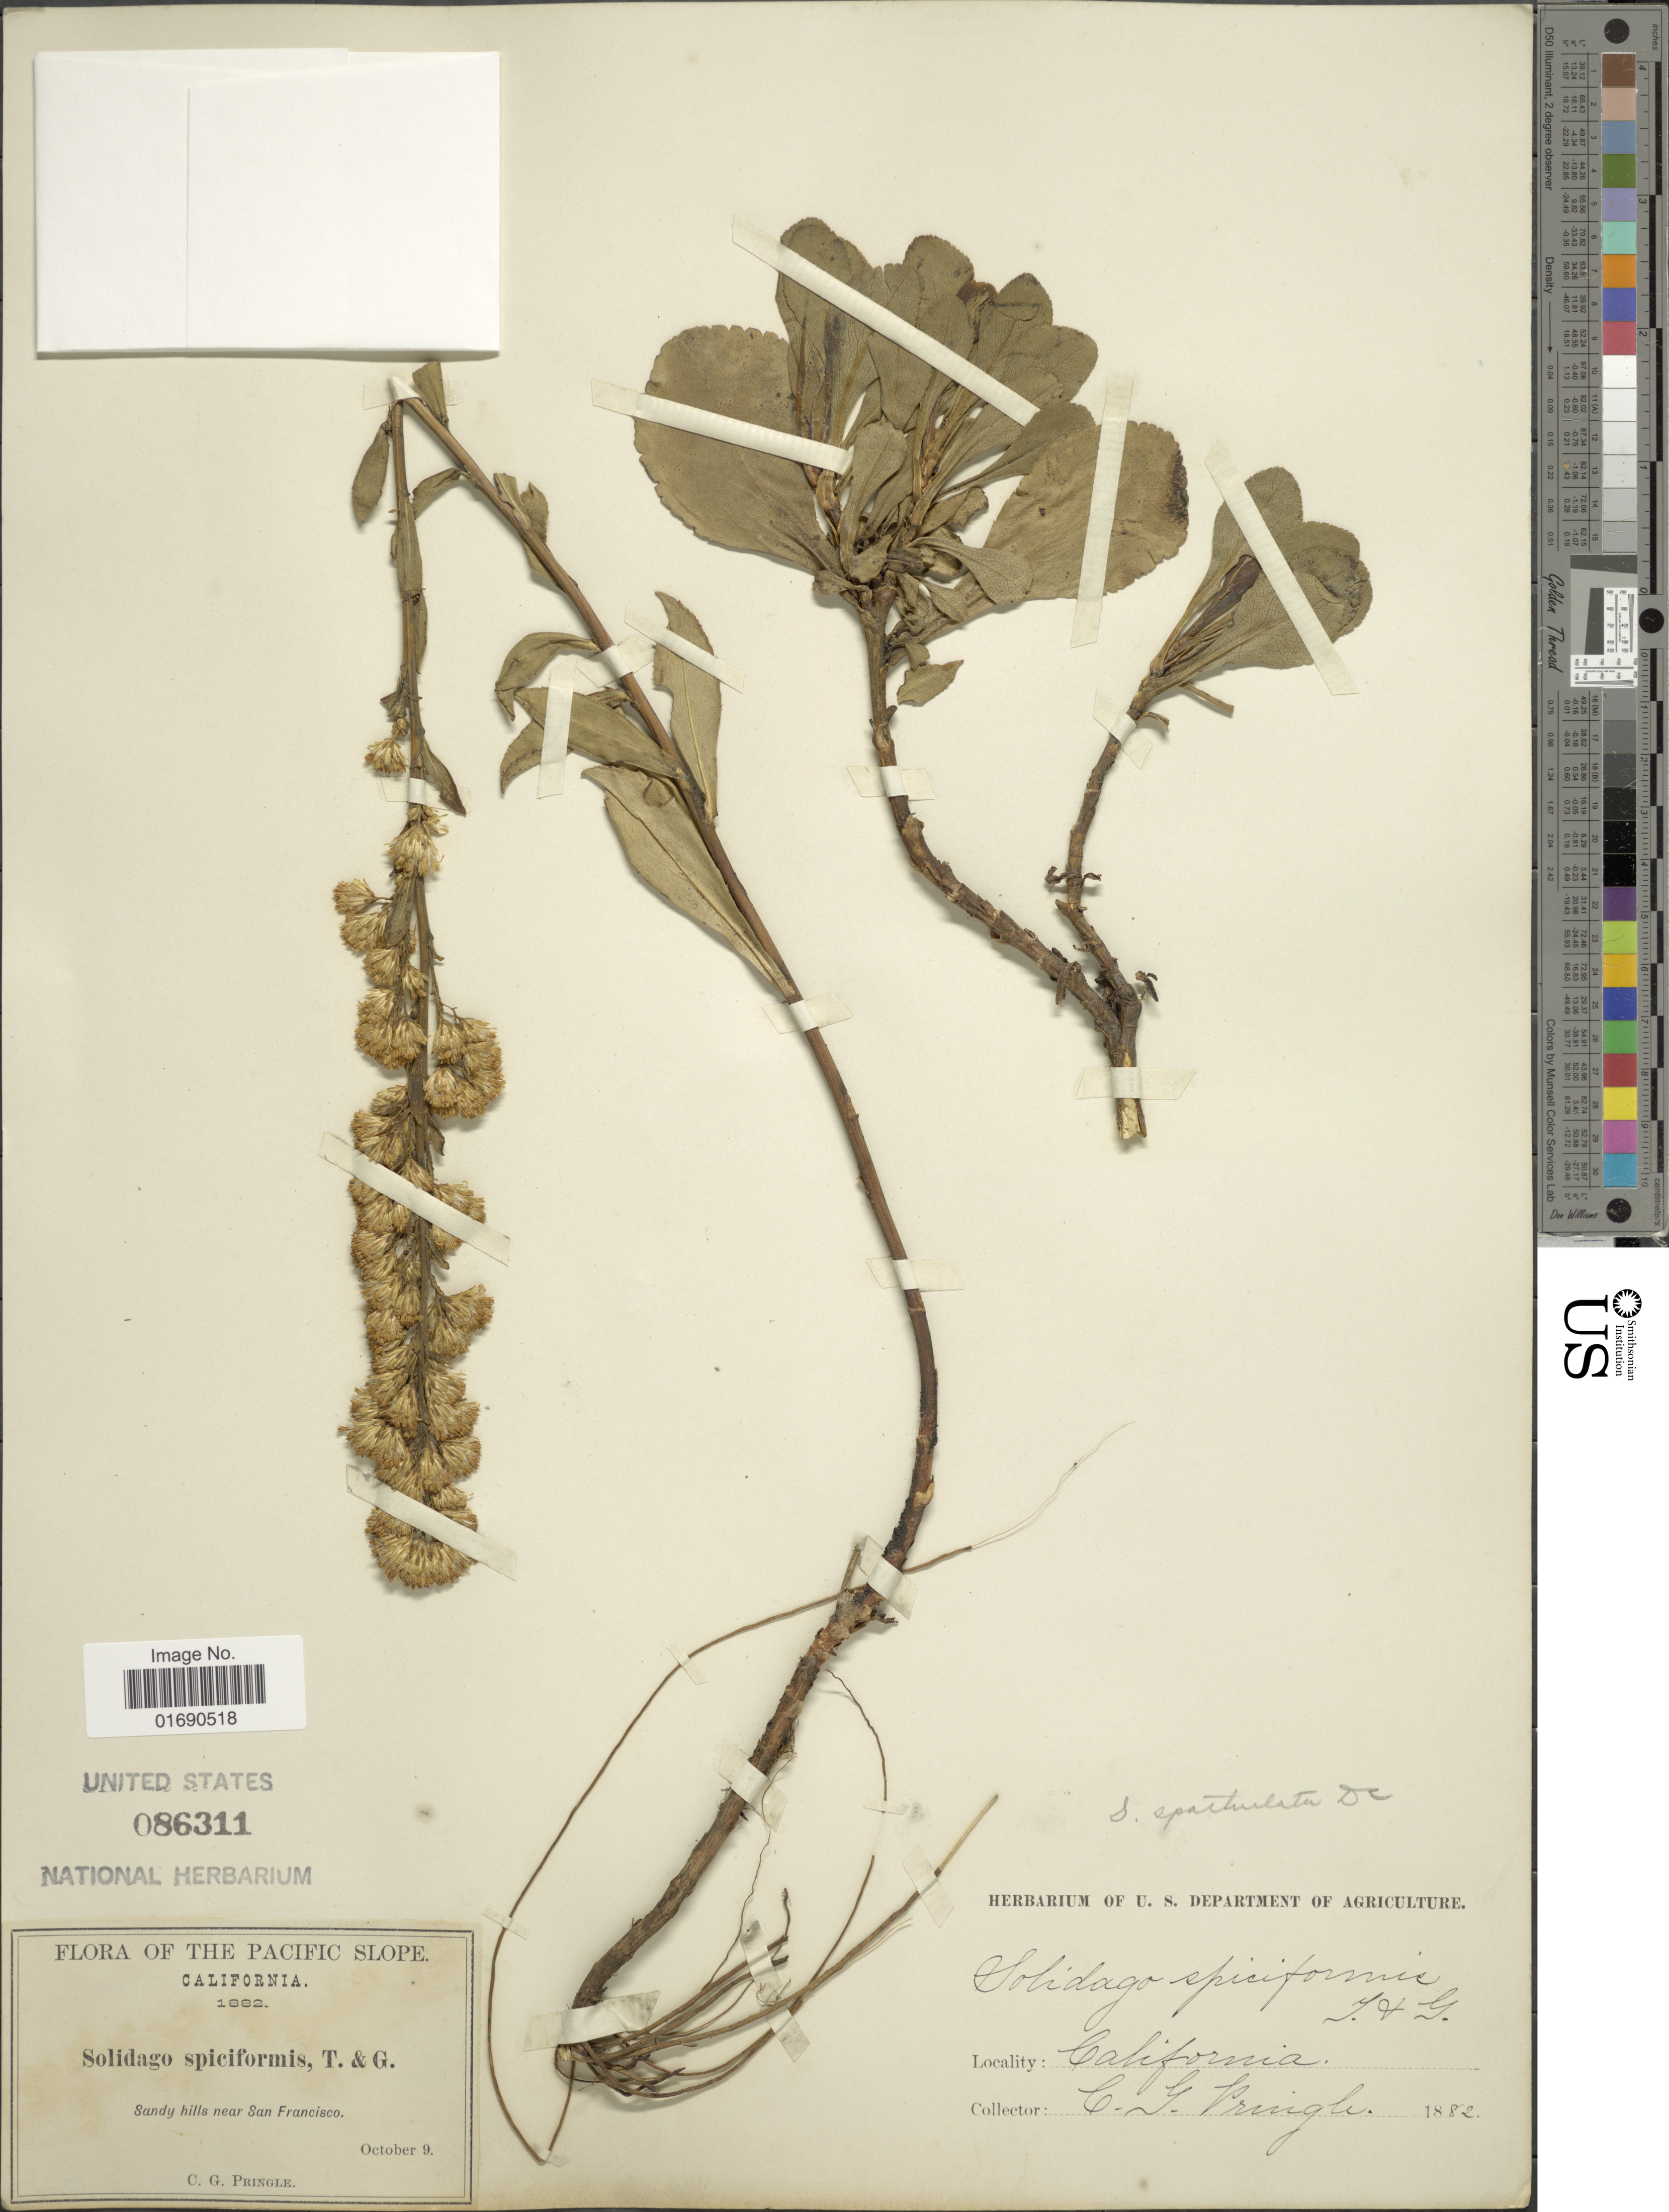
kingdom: Plantae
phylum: Tracheophyta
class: Magnoliopsida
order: Asterales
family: Asteraceae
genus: Solidago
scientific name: Solidago spathulata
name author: DC.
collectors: C. G. Pringle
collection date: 1882-10-09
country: United States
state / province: California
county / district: San Francisco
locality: The Pacific Slope, Sandy hills near San Francisco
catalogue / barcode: US 86311